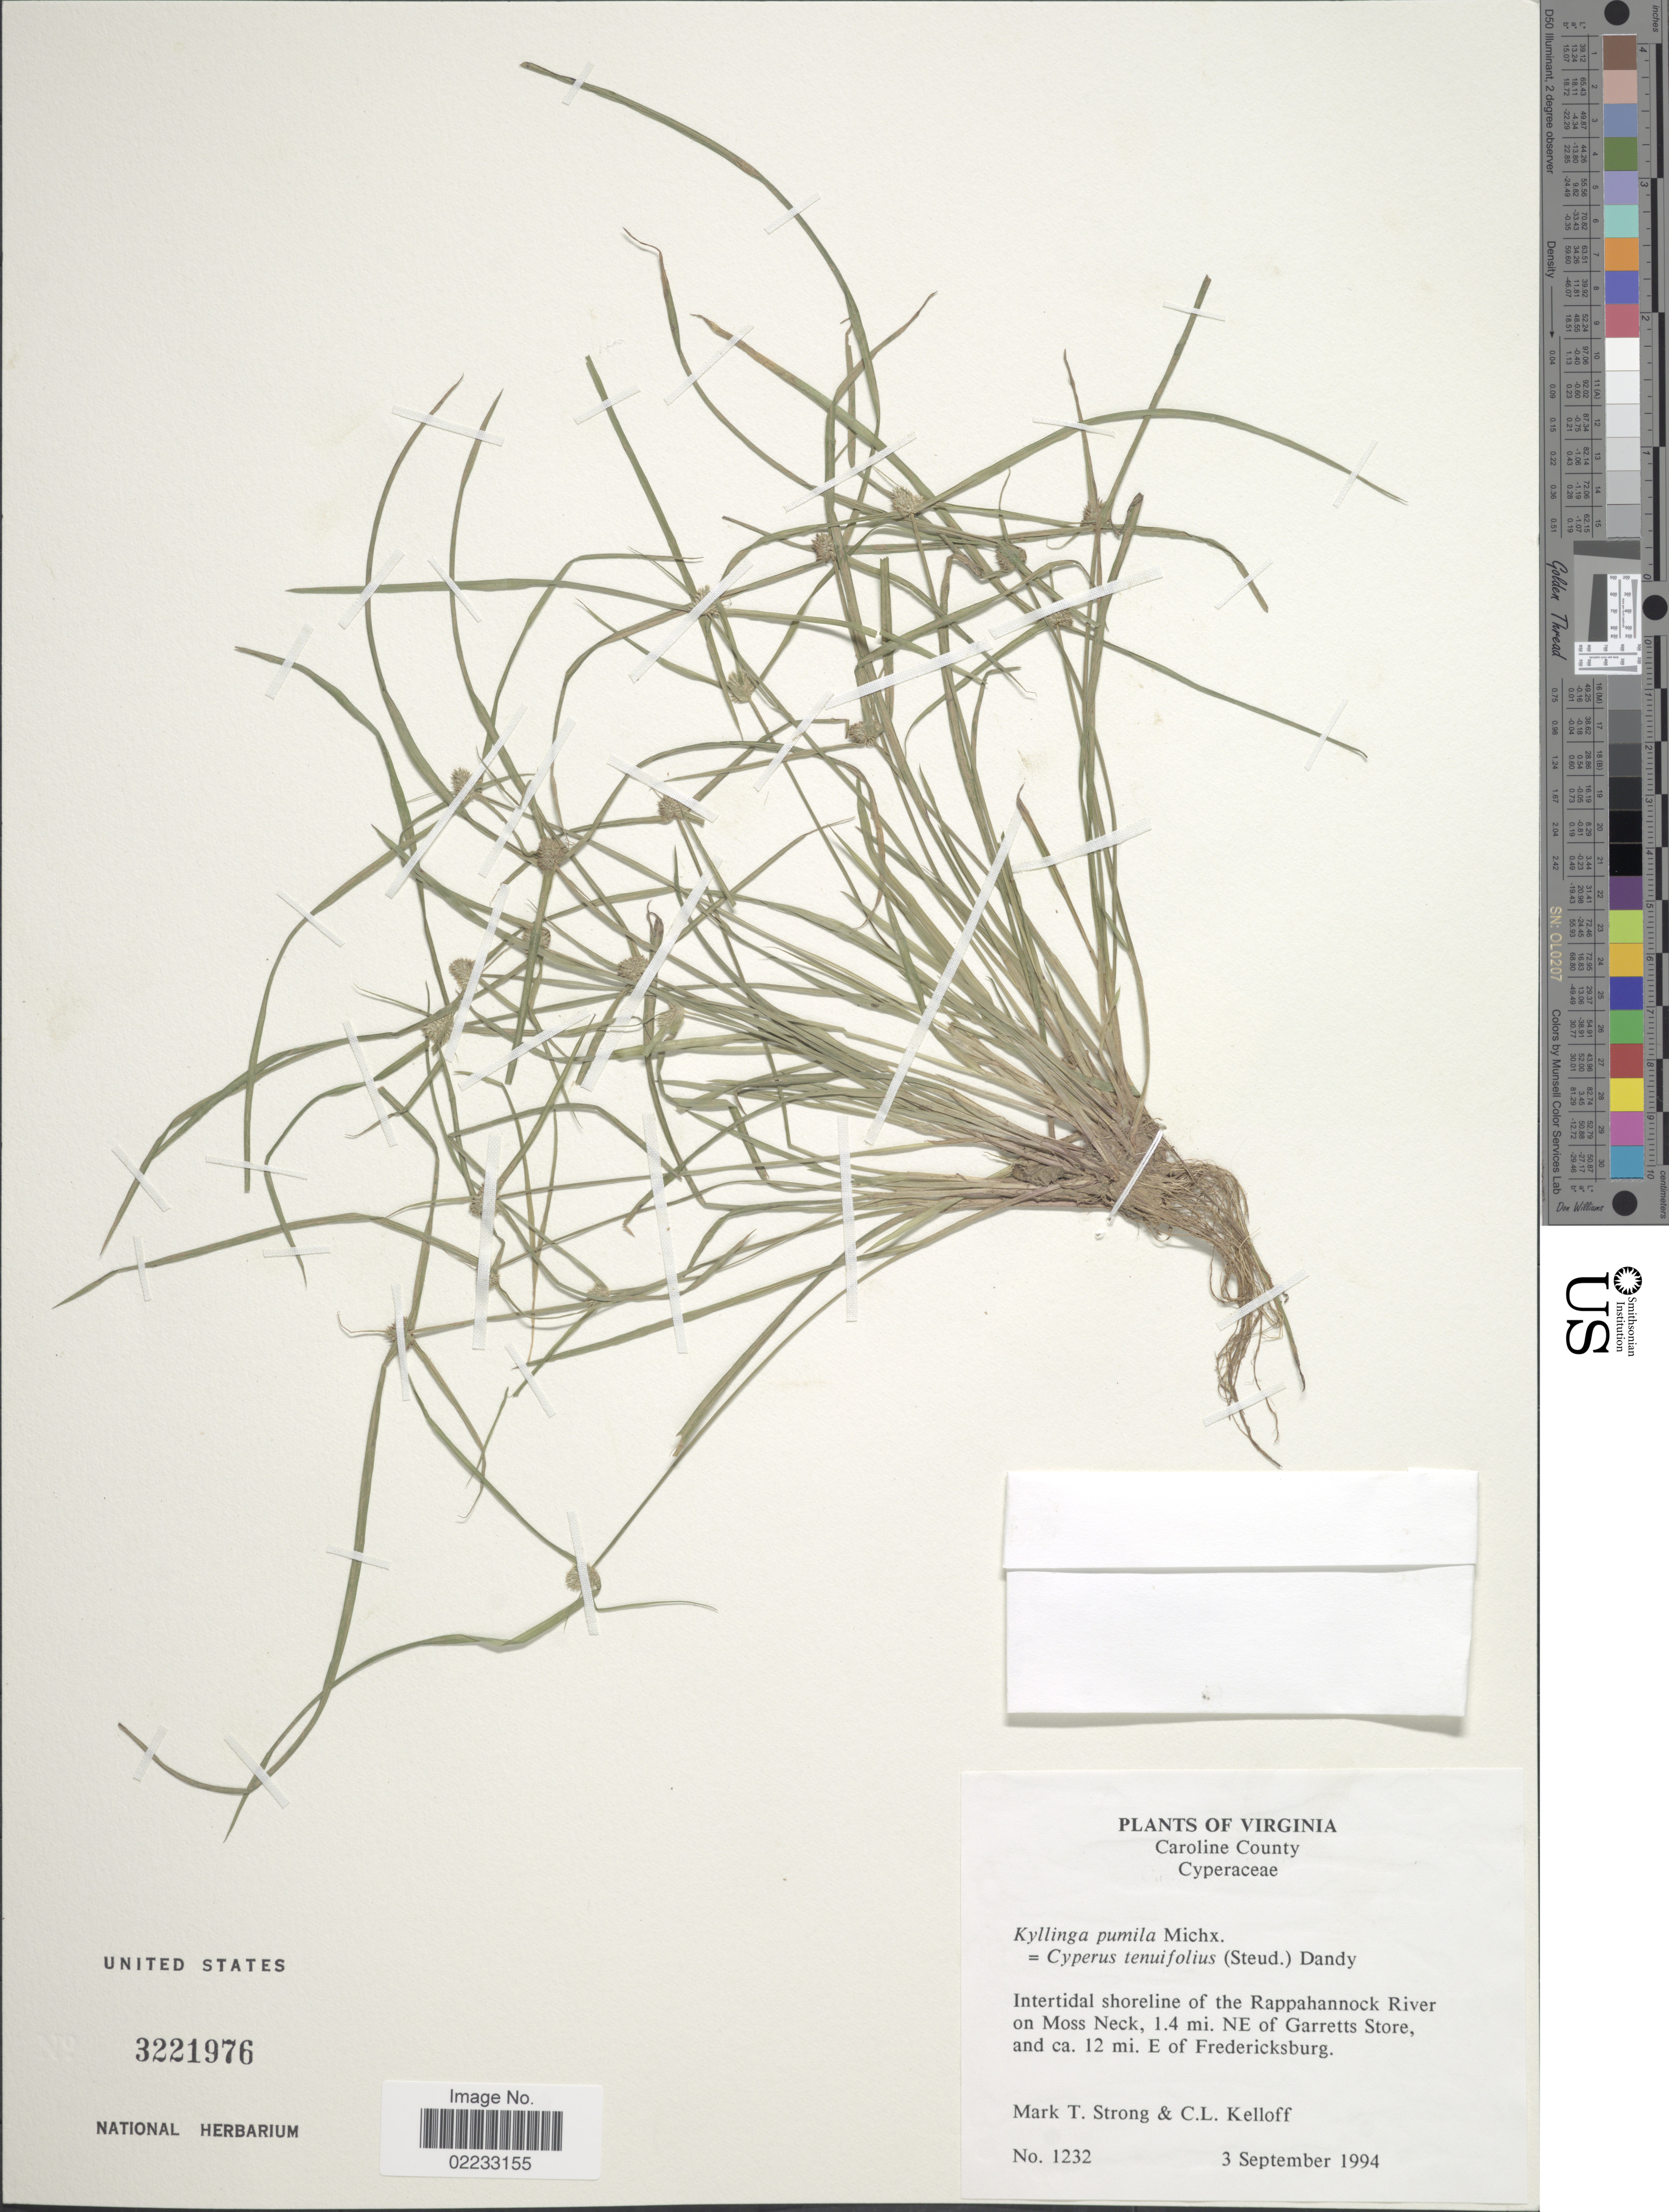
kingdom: Plantae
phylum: Tracheophyta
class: Liliopsida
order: Poales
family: Cyperaceae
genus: Cyperus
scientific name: Cyperus hortensis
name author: (Salzm. ex Steud.) Dorr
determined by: Strong, Mark T., (BOT), Smithsonian Institution - National Museum of Natural History (UNITED STATES)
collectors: M. T. Strong & C. L. Kelloff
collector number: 1232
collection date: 1994-09-03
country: United States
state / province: Virginia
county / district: Caroline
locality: Caroline County, Shoreline of the Rappahannock River on Moss Neck, 1.4 mi. NE of Garrets Store, and ca. 12 mi. E of Fredericksburg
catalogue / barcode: US 3221976